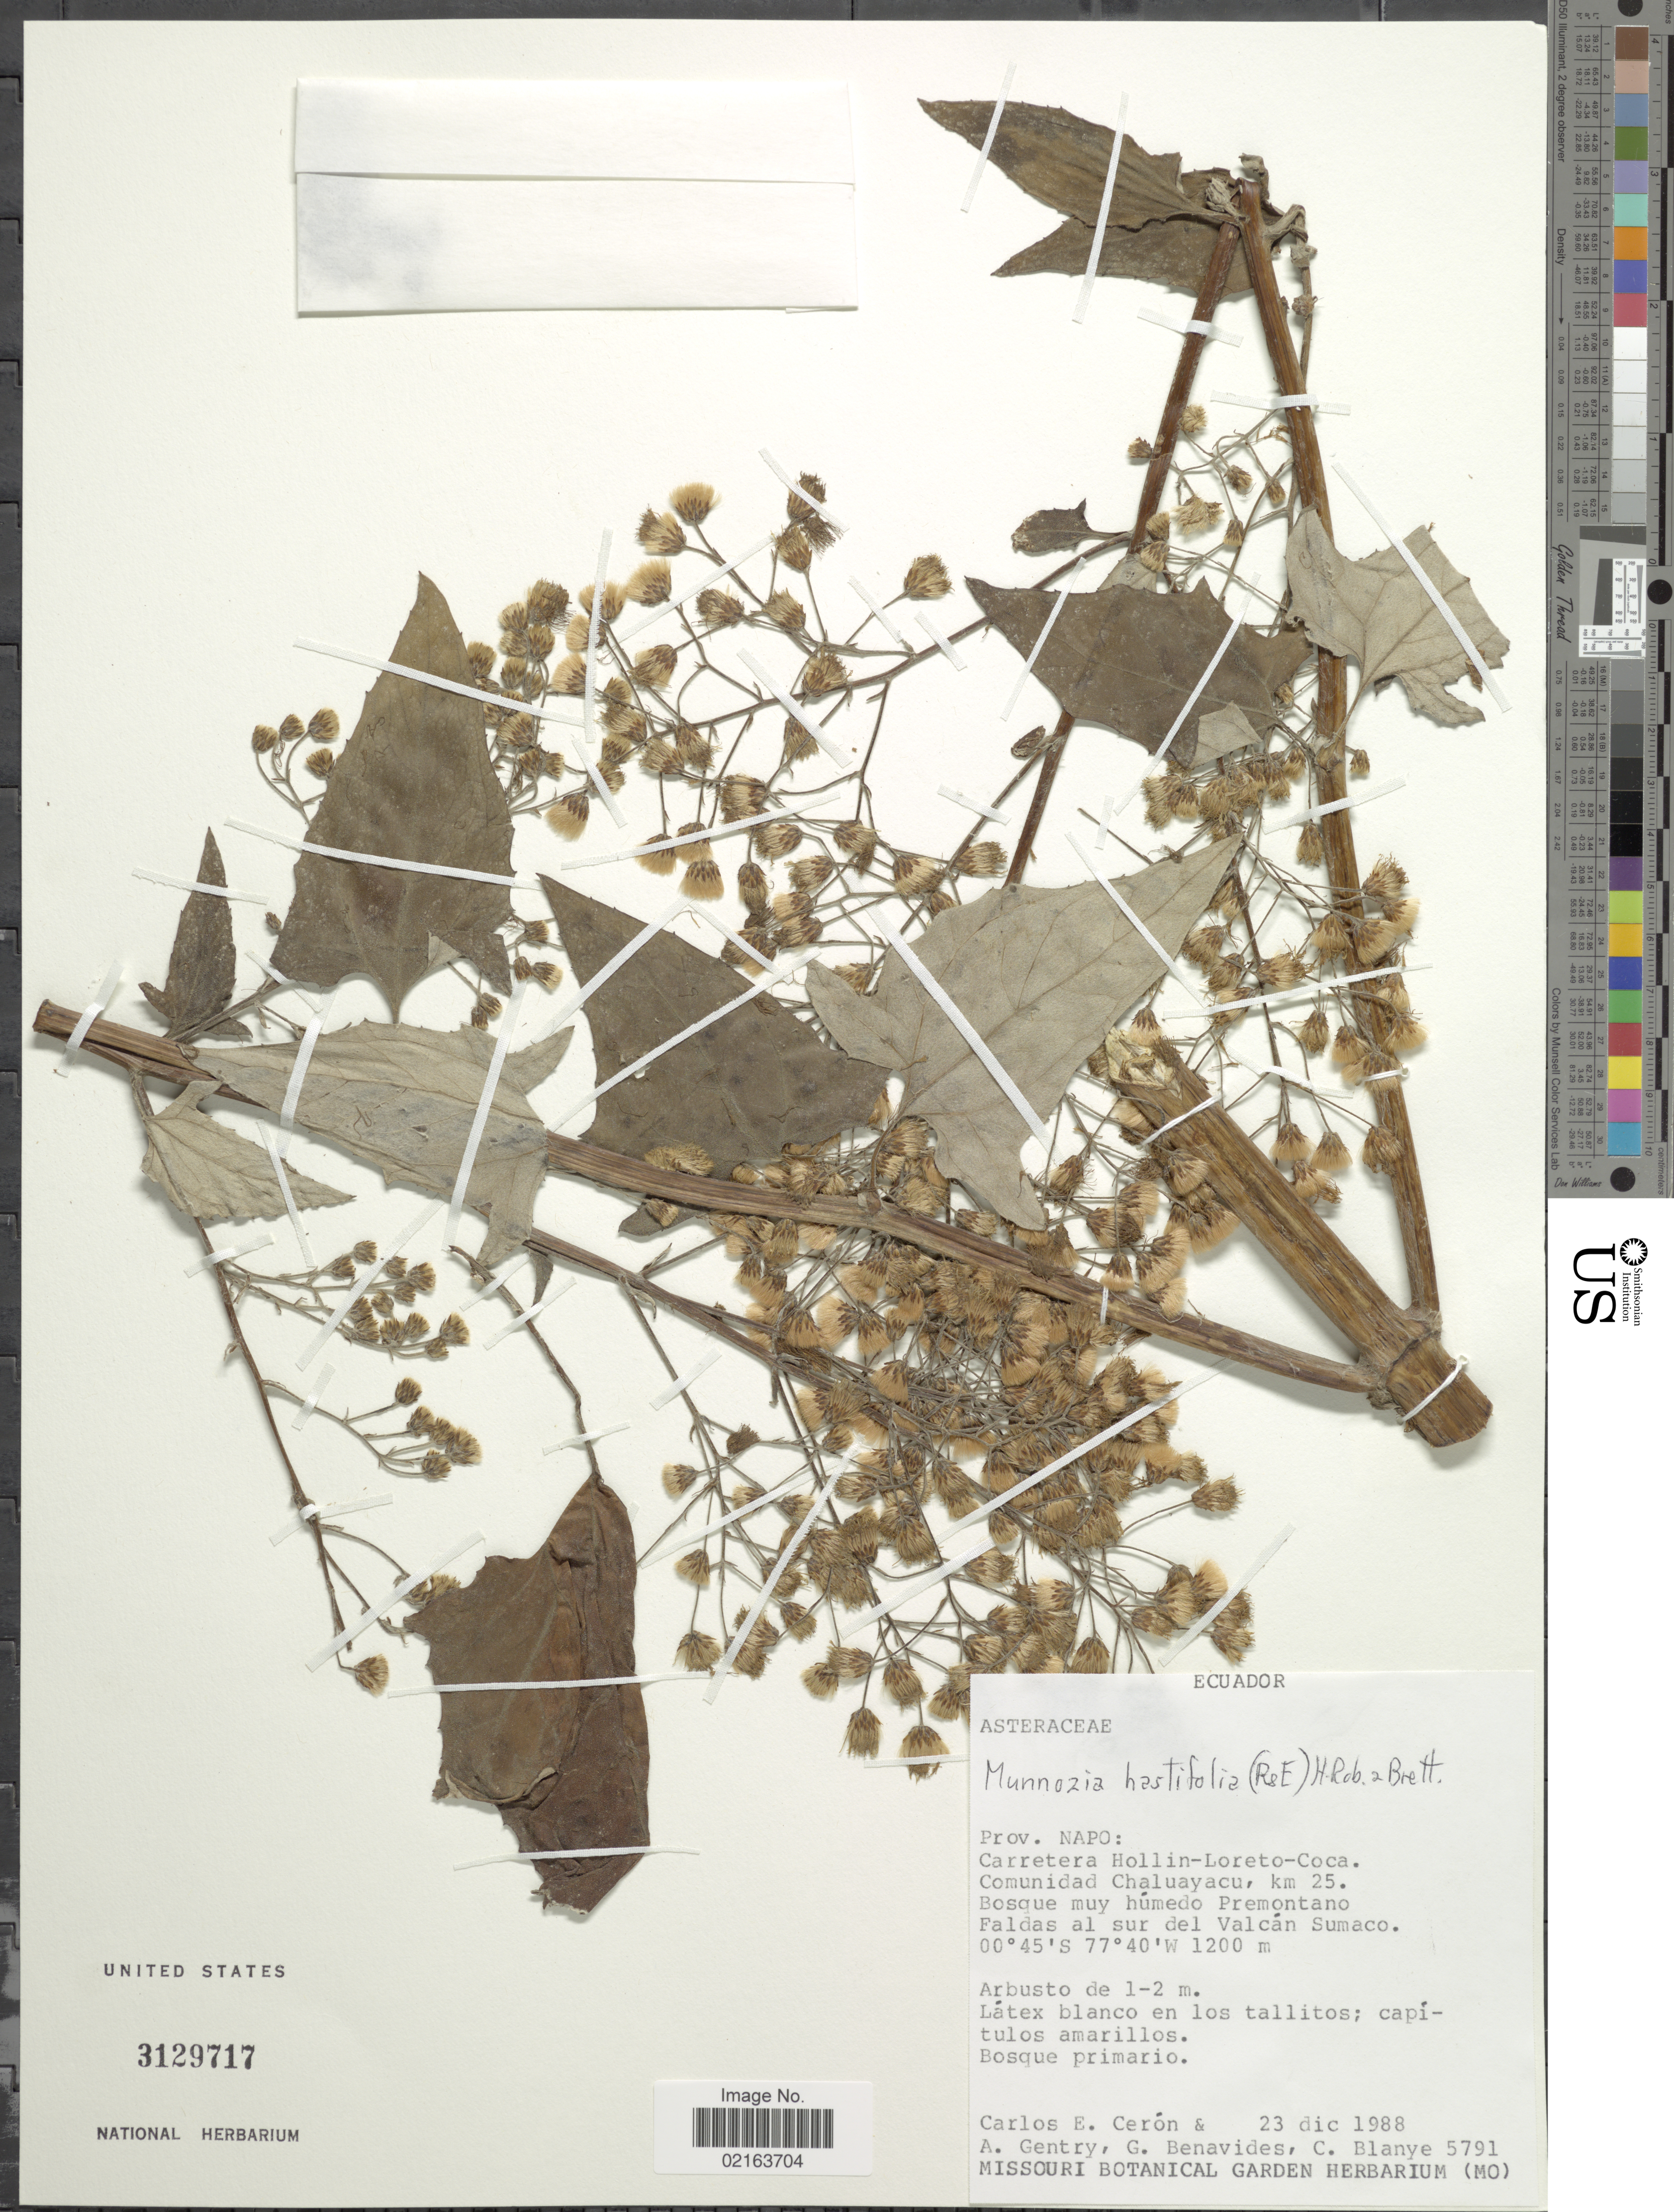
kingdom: Plantae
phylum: Tracheophyta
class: Magnoliopsida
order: Asterales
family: Asteraceae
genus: Munnozia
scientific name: Munnozia hastifolia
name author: (Poepp.) H. Rob. & Brettell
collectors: C. E. Cerón M., A. H. Gentry, G. Benavides & C. Blanye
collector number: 5791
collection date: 1988-12-23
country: Ecuador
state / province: Napo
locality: Prov. Napo: Carretera Hollin-Loreto-Coca, Comunidad Chaluayacu, km 25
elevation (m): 1200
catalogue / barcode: US 3129717